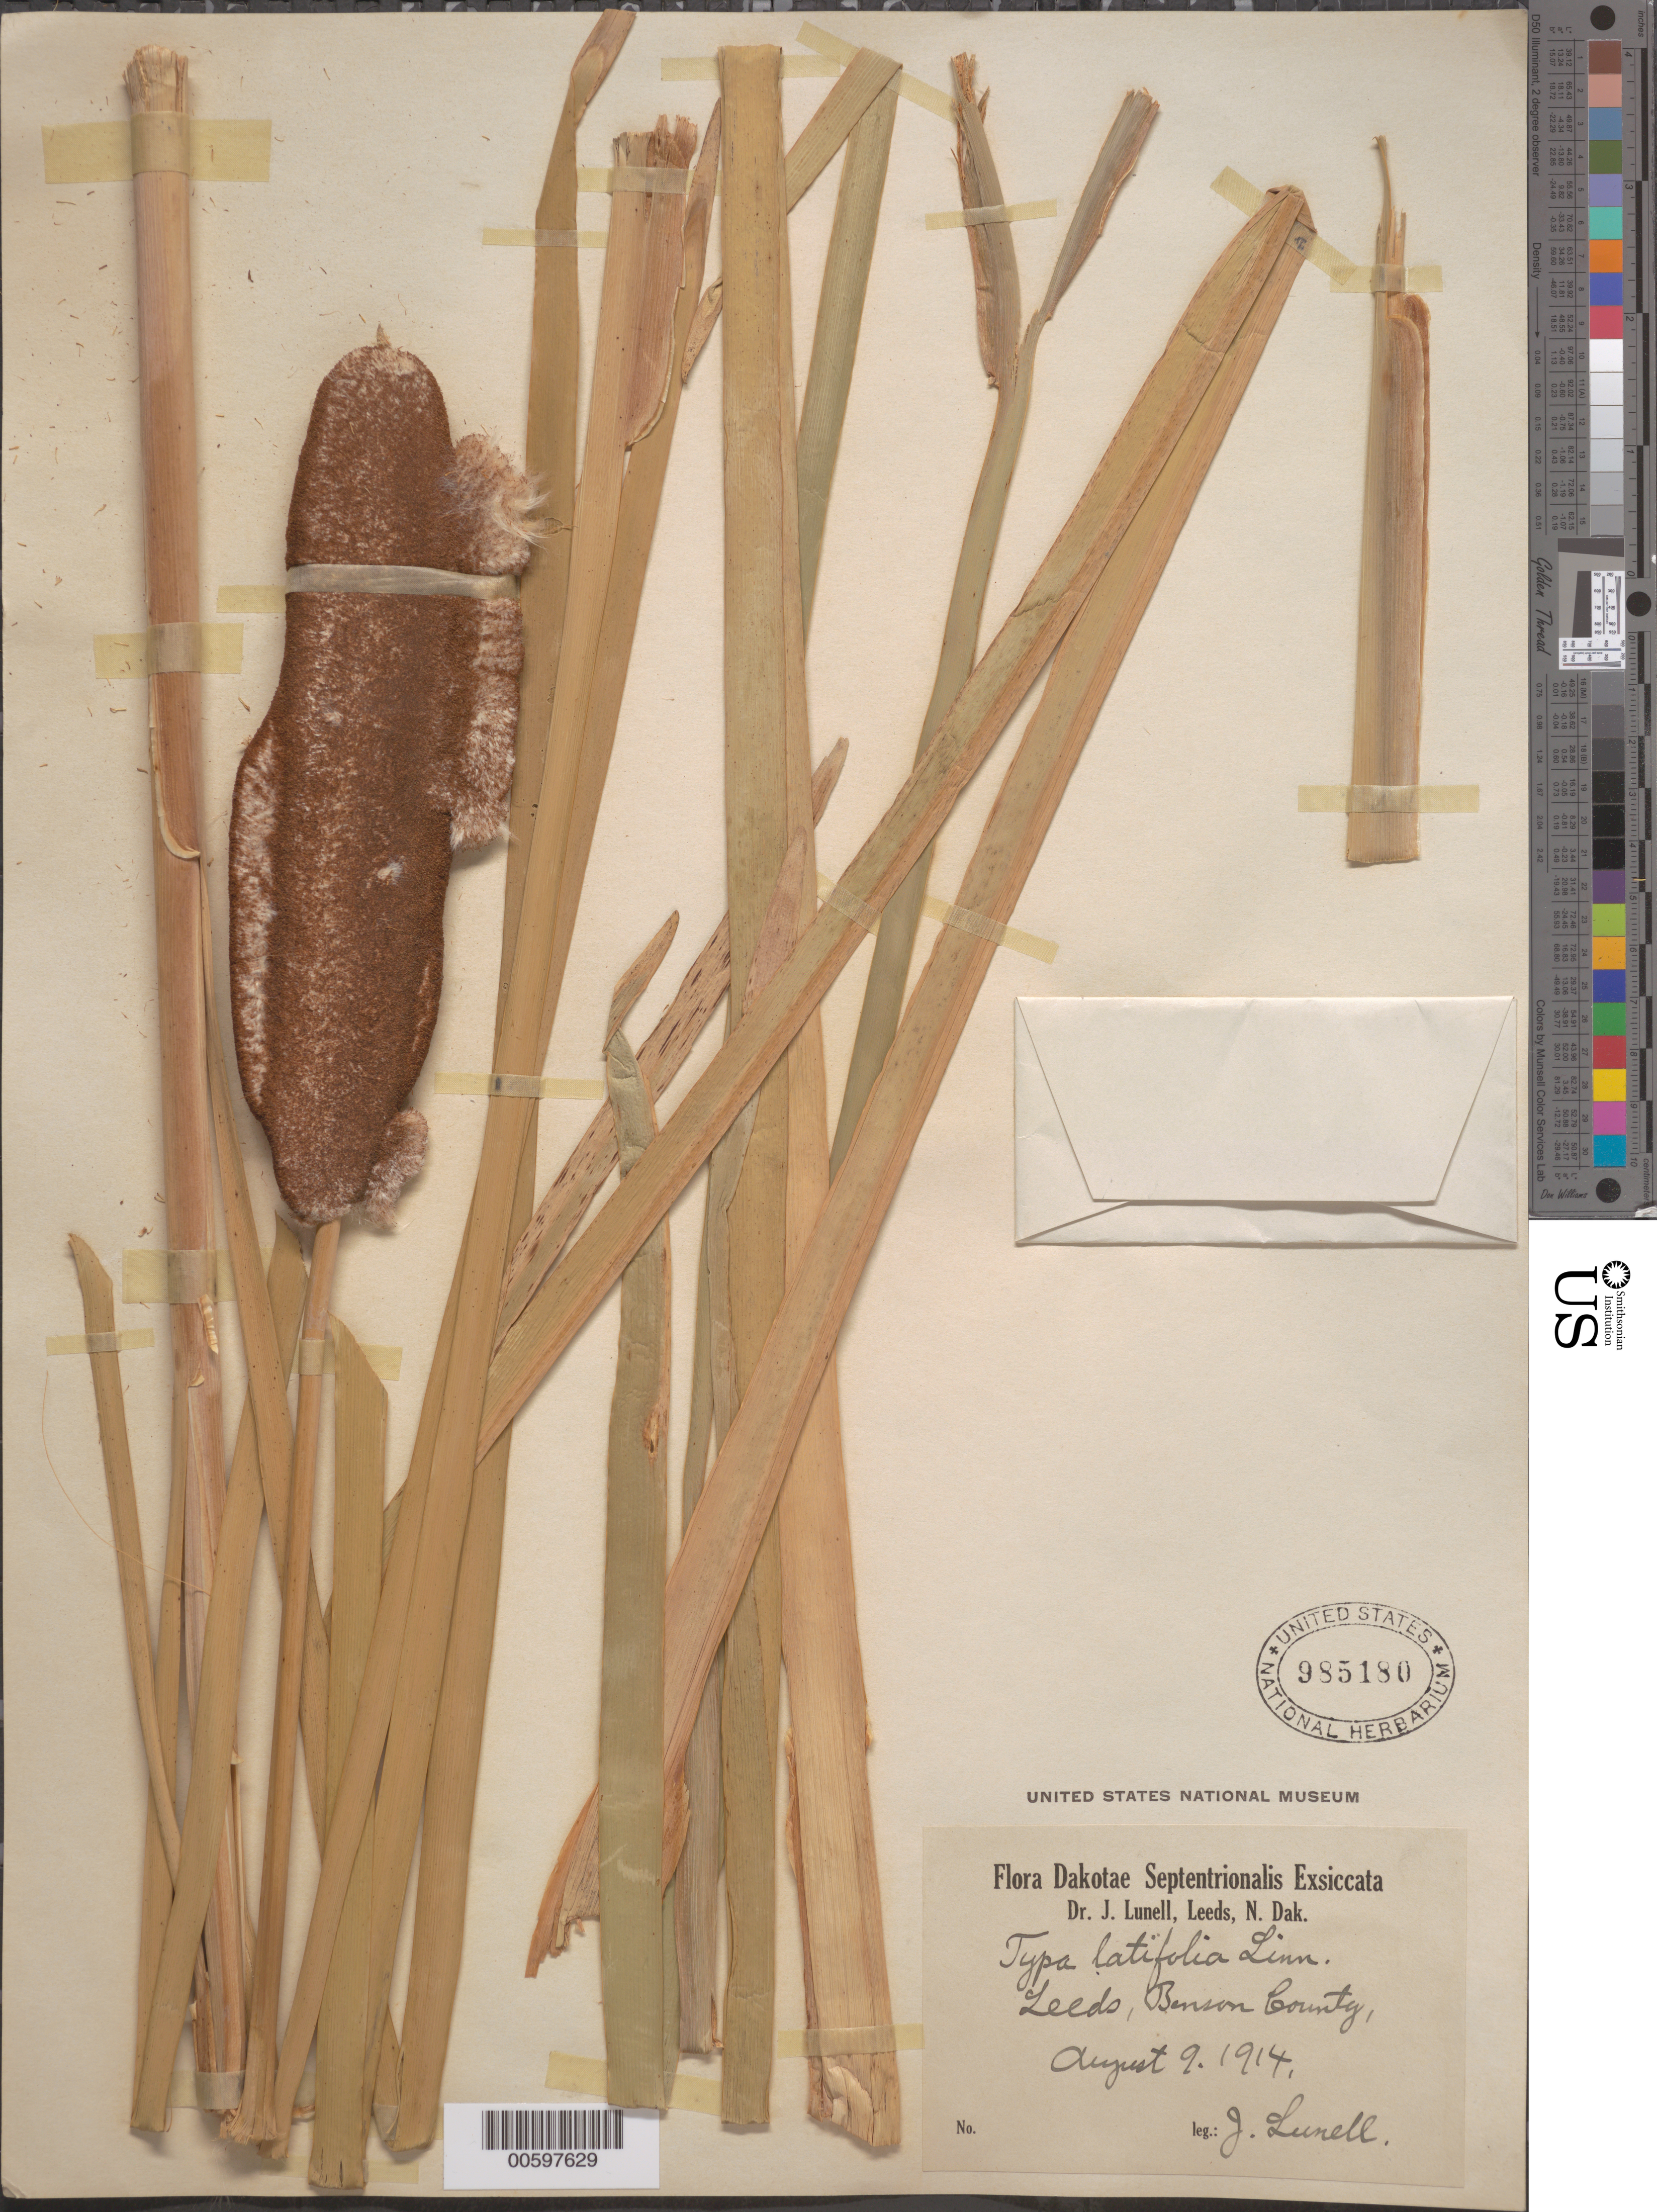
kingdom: Plantae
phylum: Tracheophyta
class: Liliopsida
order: Poales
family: Typhaceae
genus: Typha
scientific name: Typha latifolia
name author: L.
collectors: J. Lunell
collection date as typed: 09 Aug 1914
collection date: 1914-08-09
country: United States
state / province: North Dakota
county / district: Benson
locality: Leeds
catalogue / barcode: US 985180